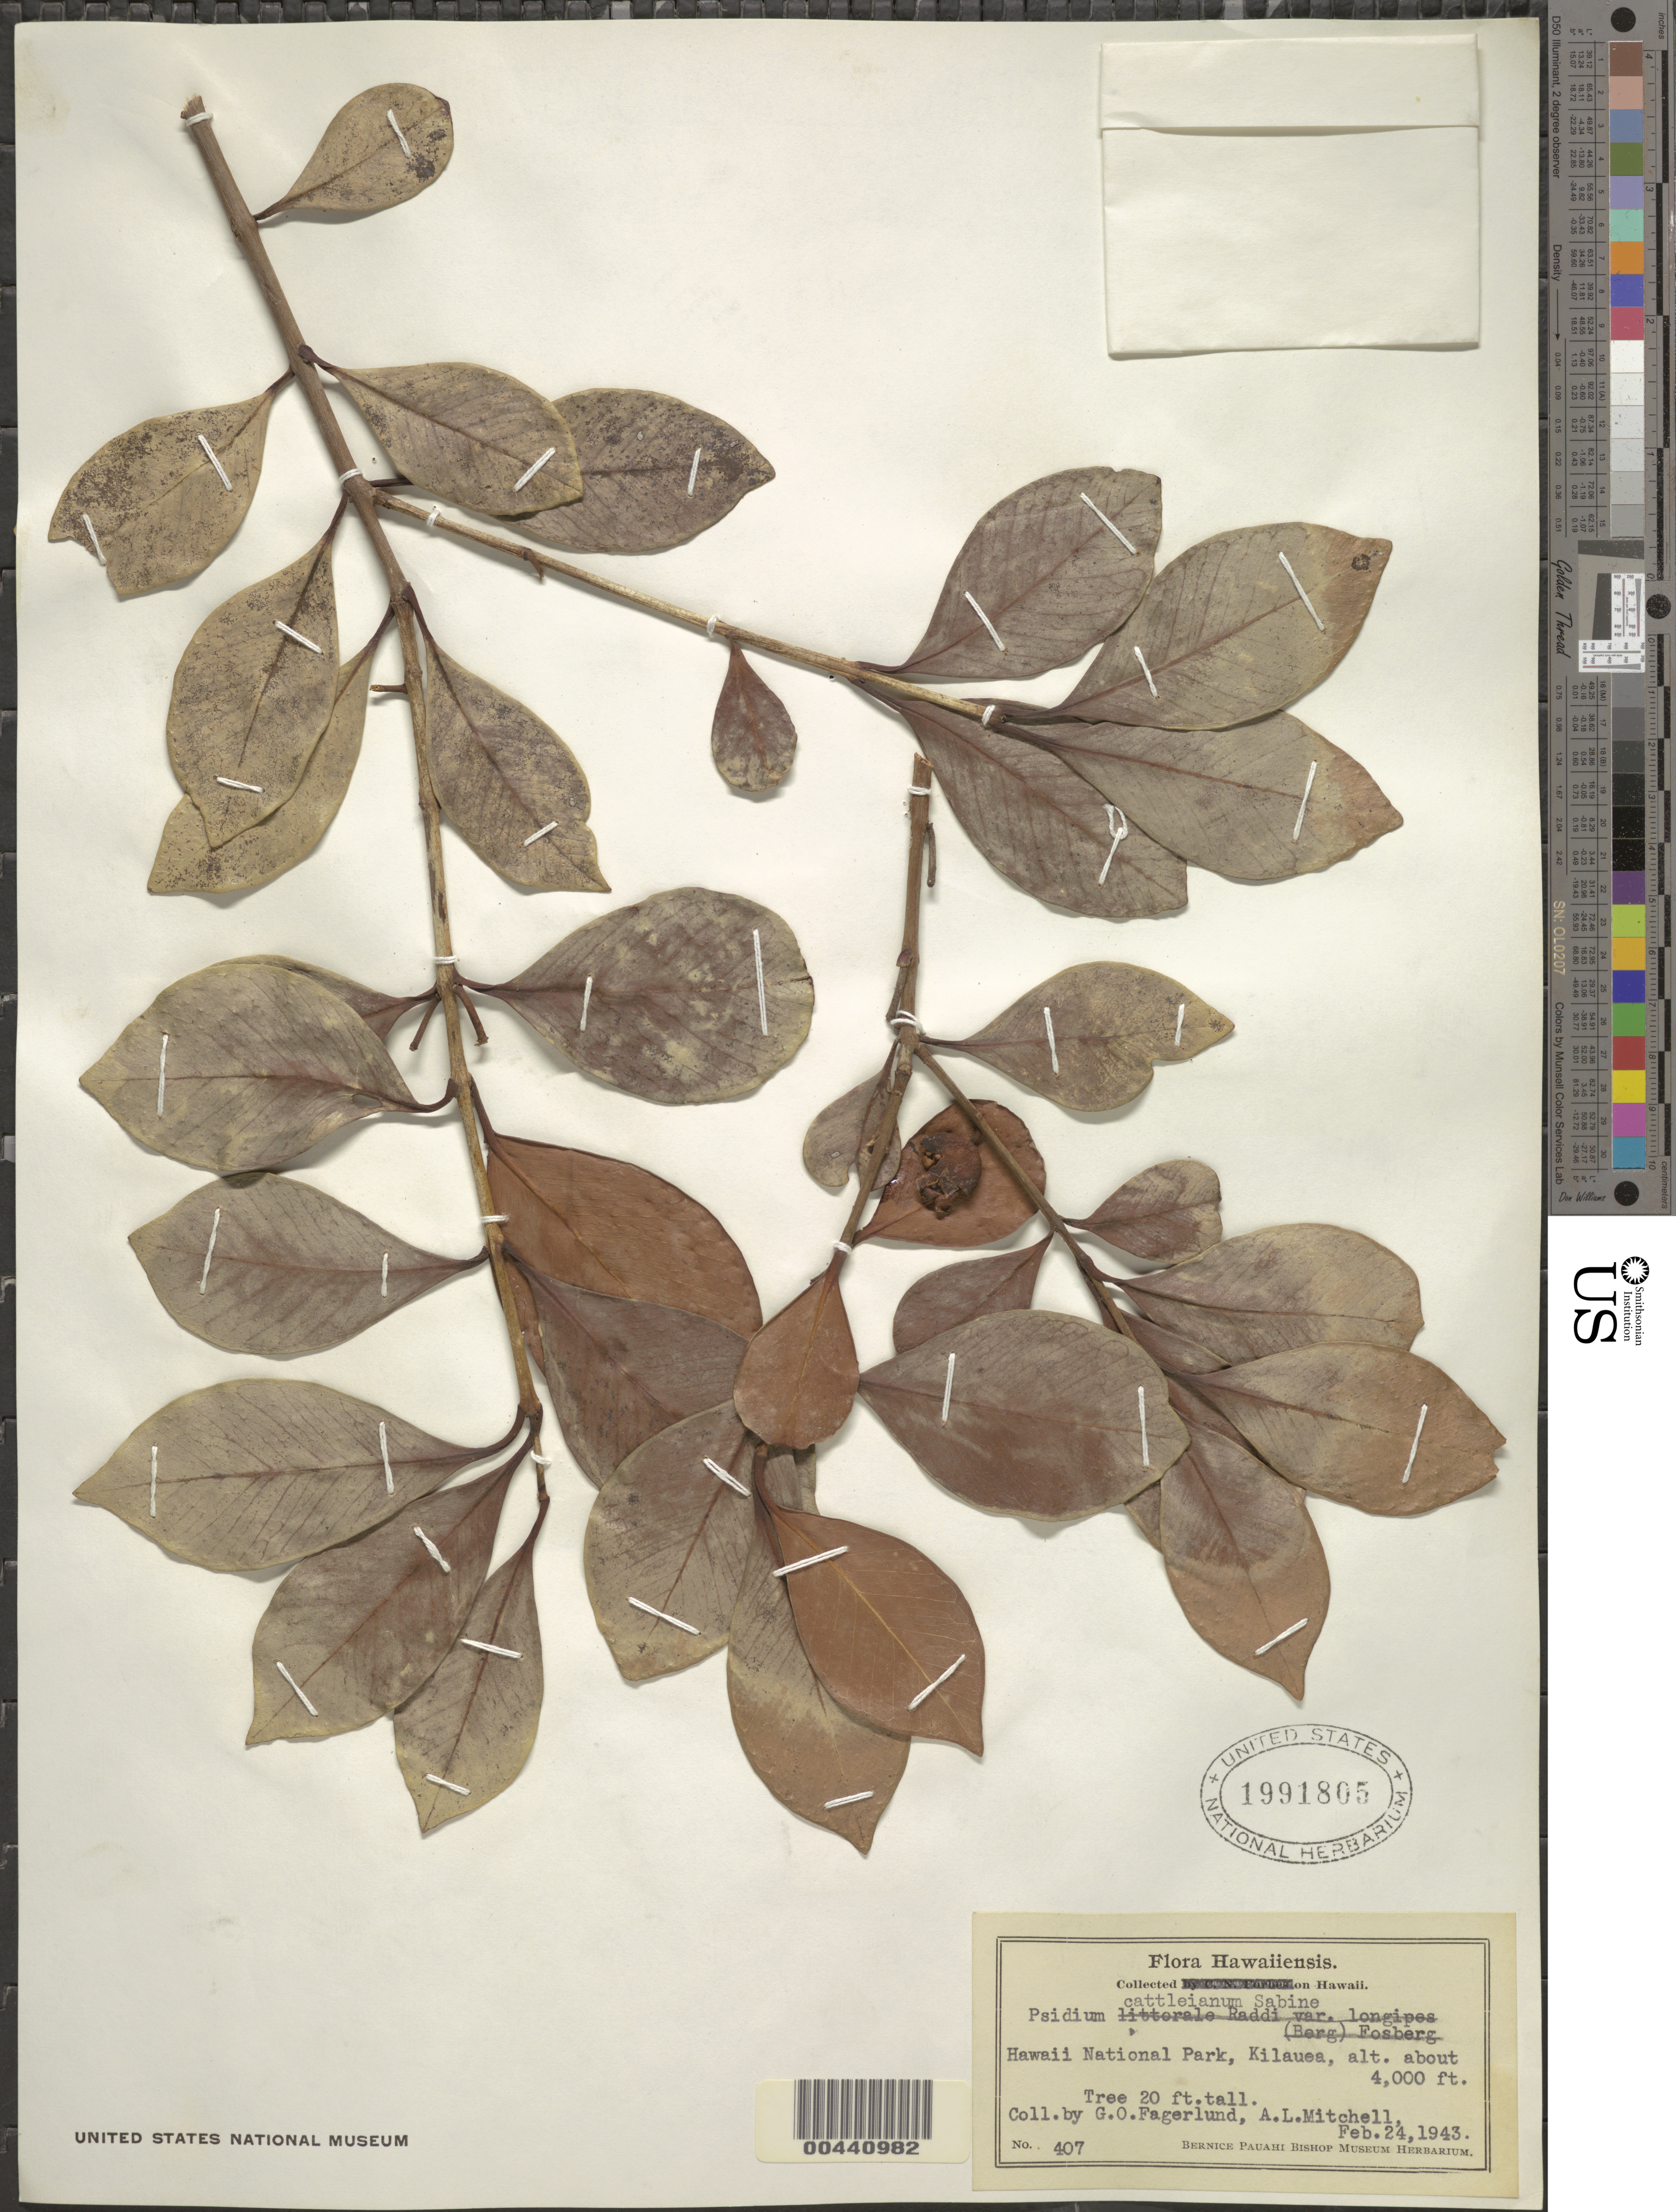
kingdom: Plantae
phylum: Tracheophyta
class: Magnoliopsida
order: Myrtales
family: Myrtaceae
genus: Psidium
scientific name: Psidium cattleyanum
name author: Sabine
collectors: G. Fagerlund & A. Mitchell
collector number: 407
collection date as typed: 24 Feb 1943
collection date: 1943-02-24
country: United States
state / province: Hawaii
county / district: Hawaii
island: Hawaii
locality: Hawaii National Park, Kilauea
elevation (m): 1219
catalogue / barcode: US 1991805